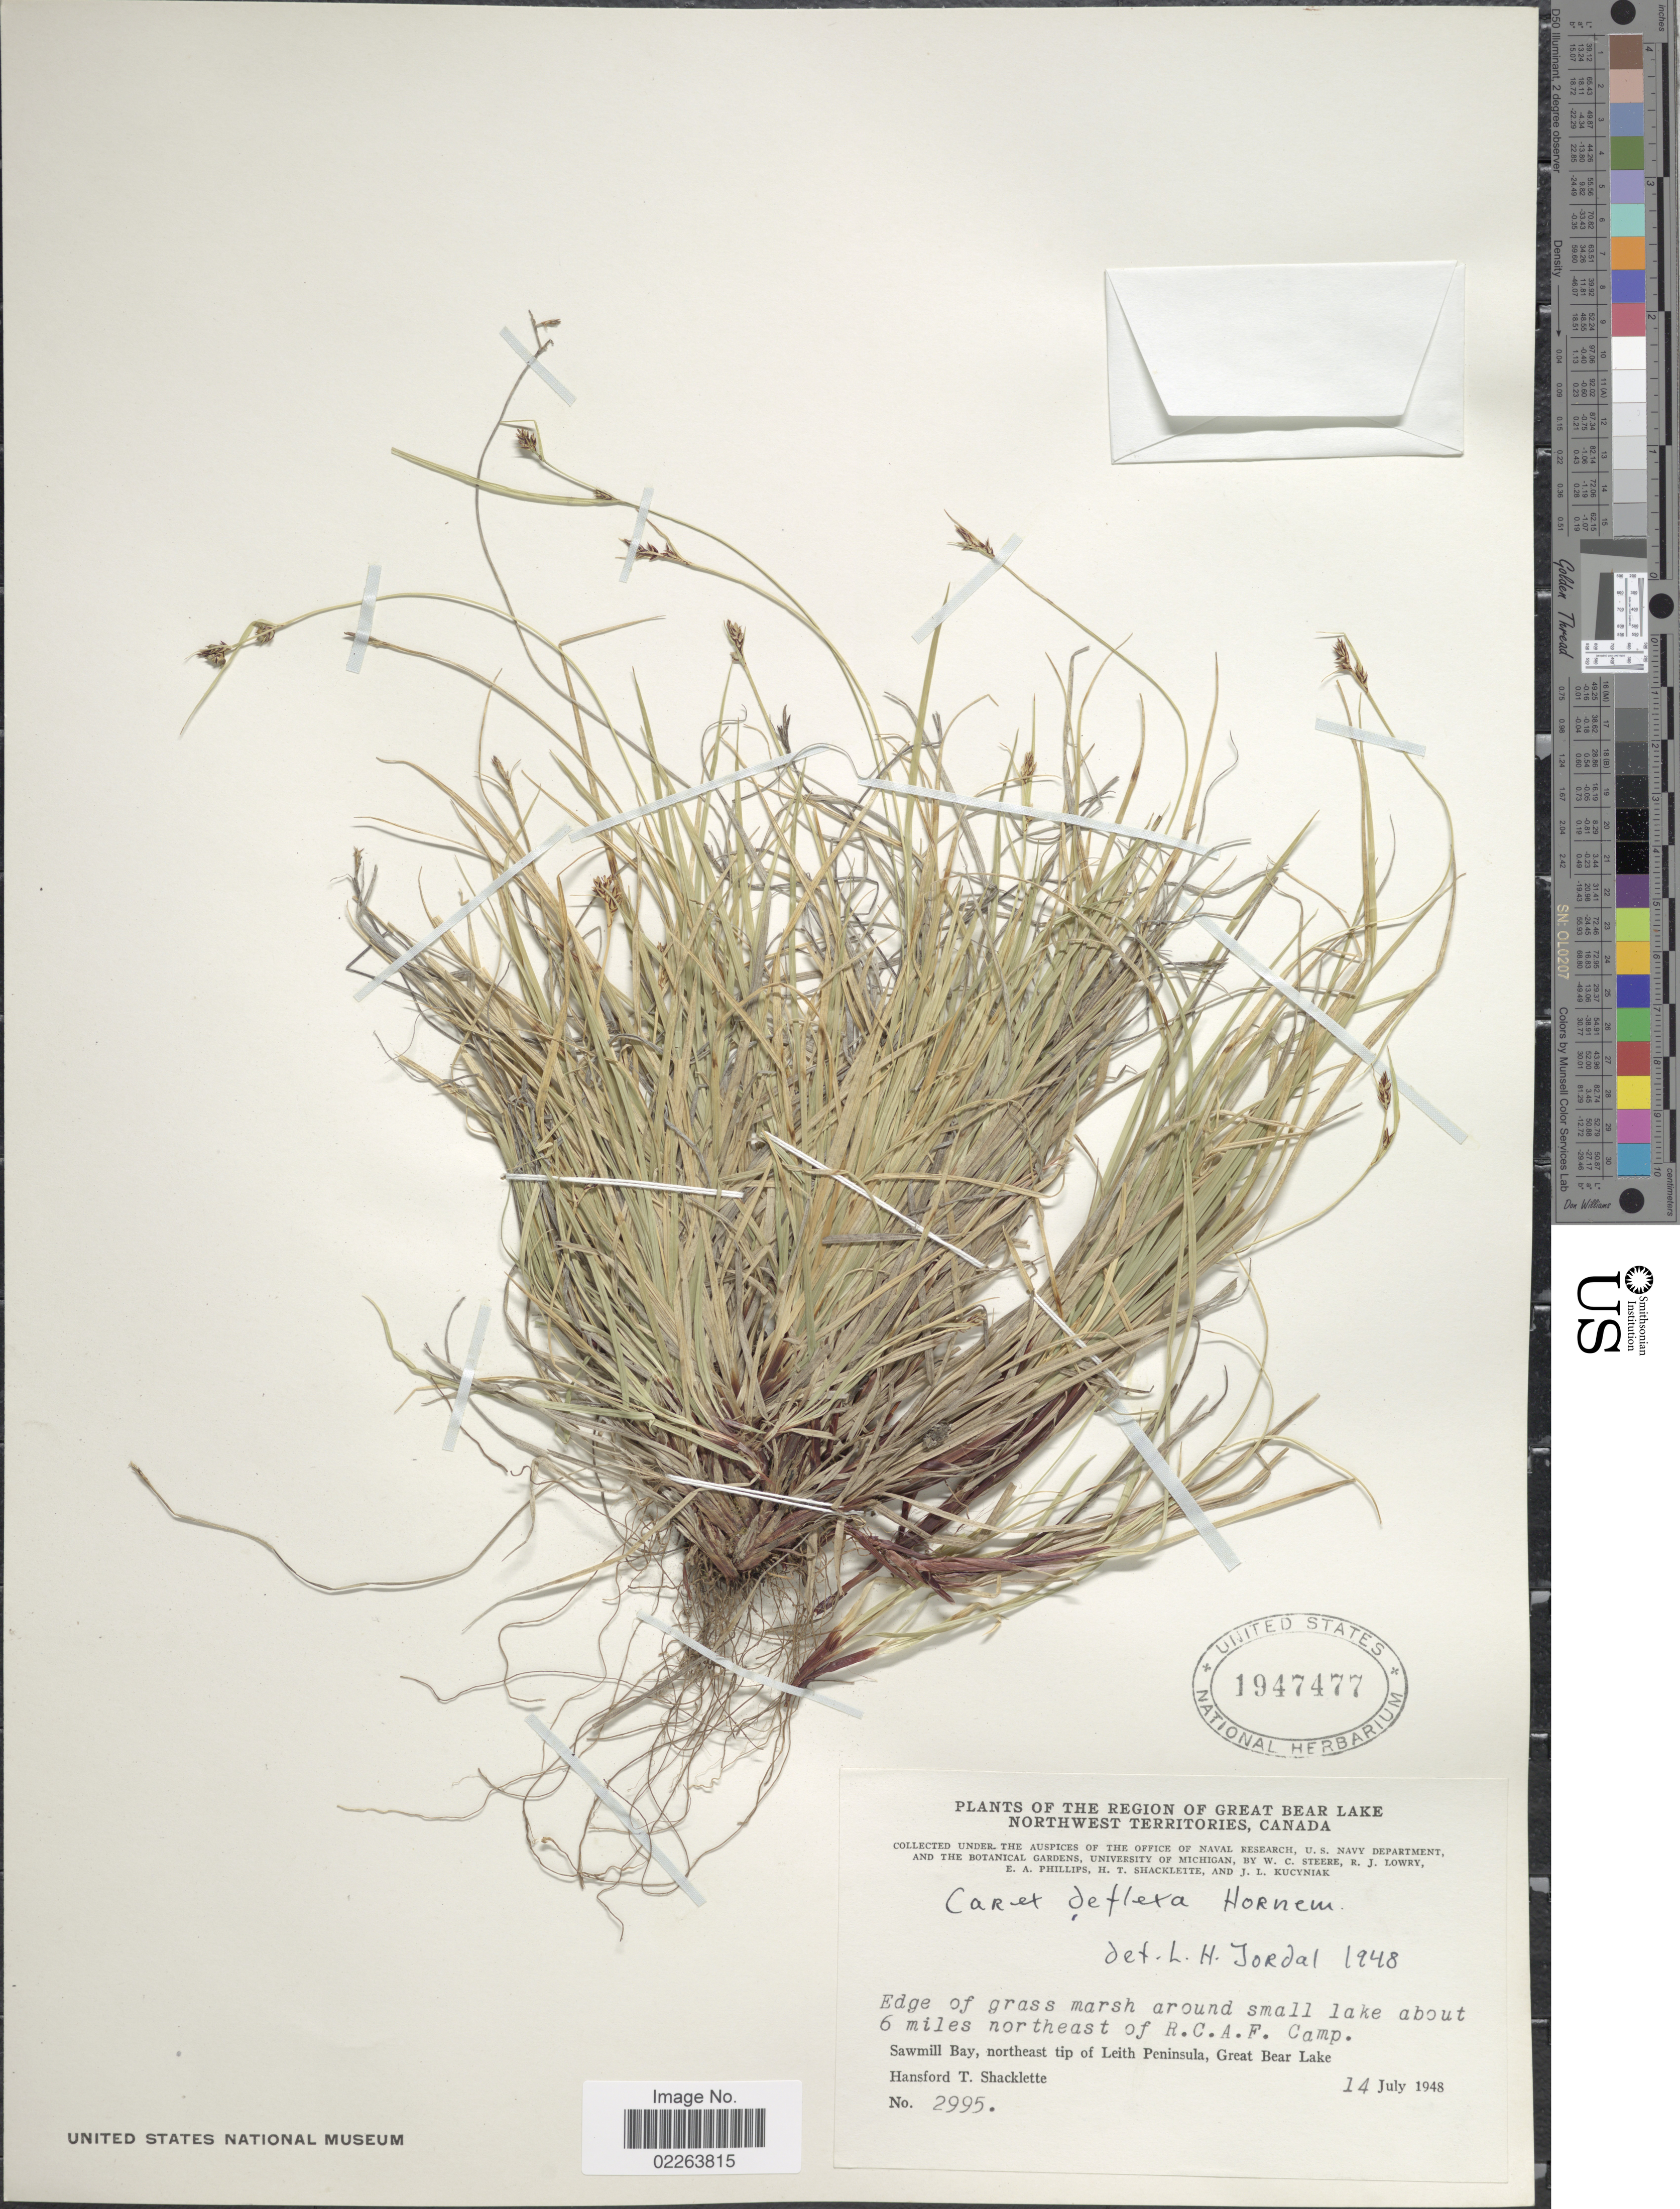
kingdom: Plantae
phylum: Tracheophyta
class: Liliopsida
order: Poales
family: Cyperaceae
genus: Carex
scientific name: Carex deflexa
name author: Hornem.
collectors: H. Shacklette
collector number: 2995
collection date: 1948-07-14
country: Canada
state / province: Northwest Territories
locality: Region of the Great Bear Lake. about 6 miles northeast of R.C.A.F. Camp. Sawmill Bay, northeast tip Leith Peninsula, Great Bear Lake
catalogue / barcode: US 1947477